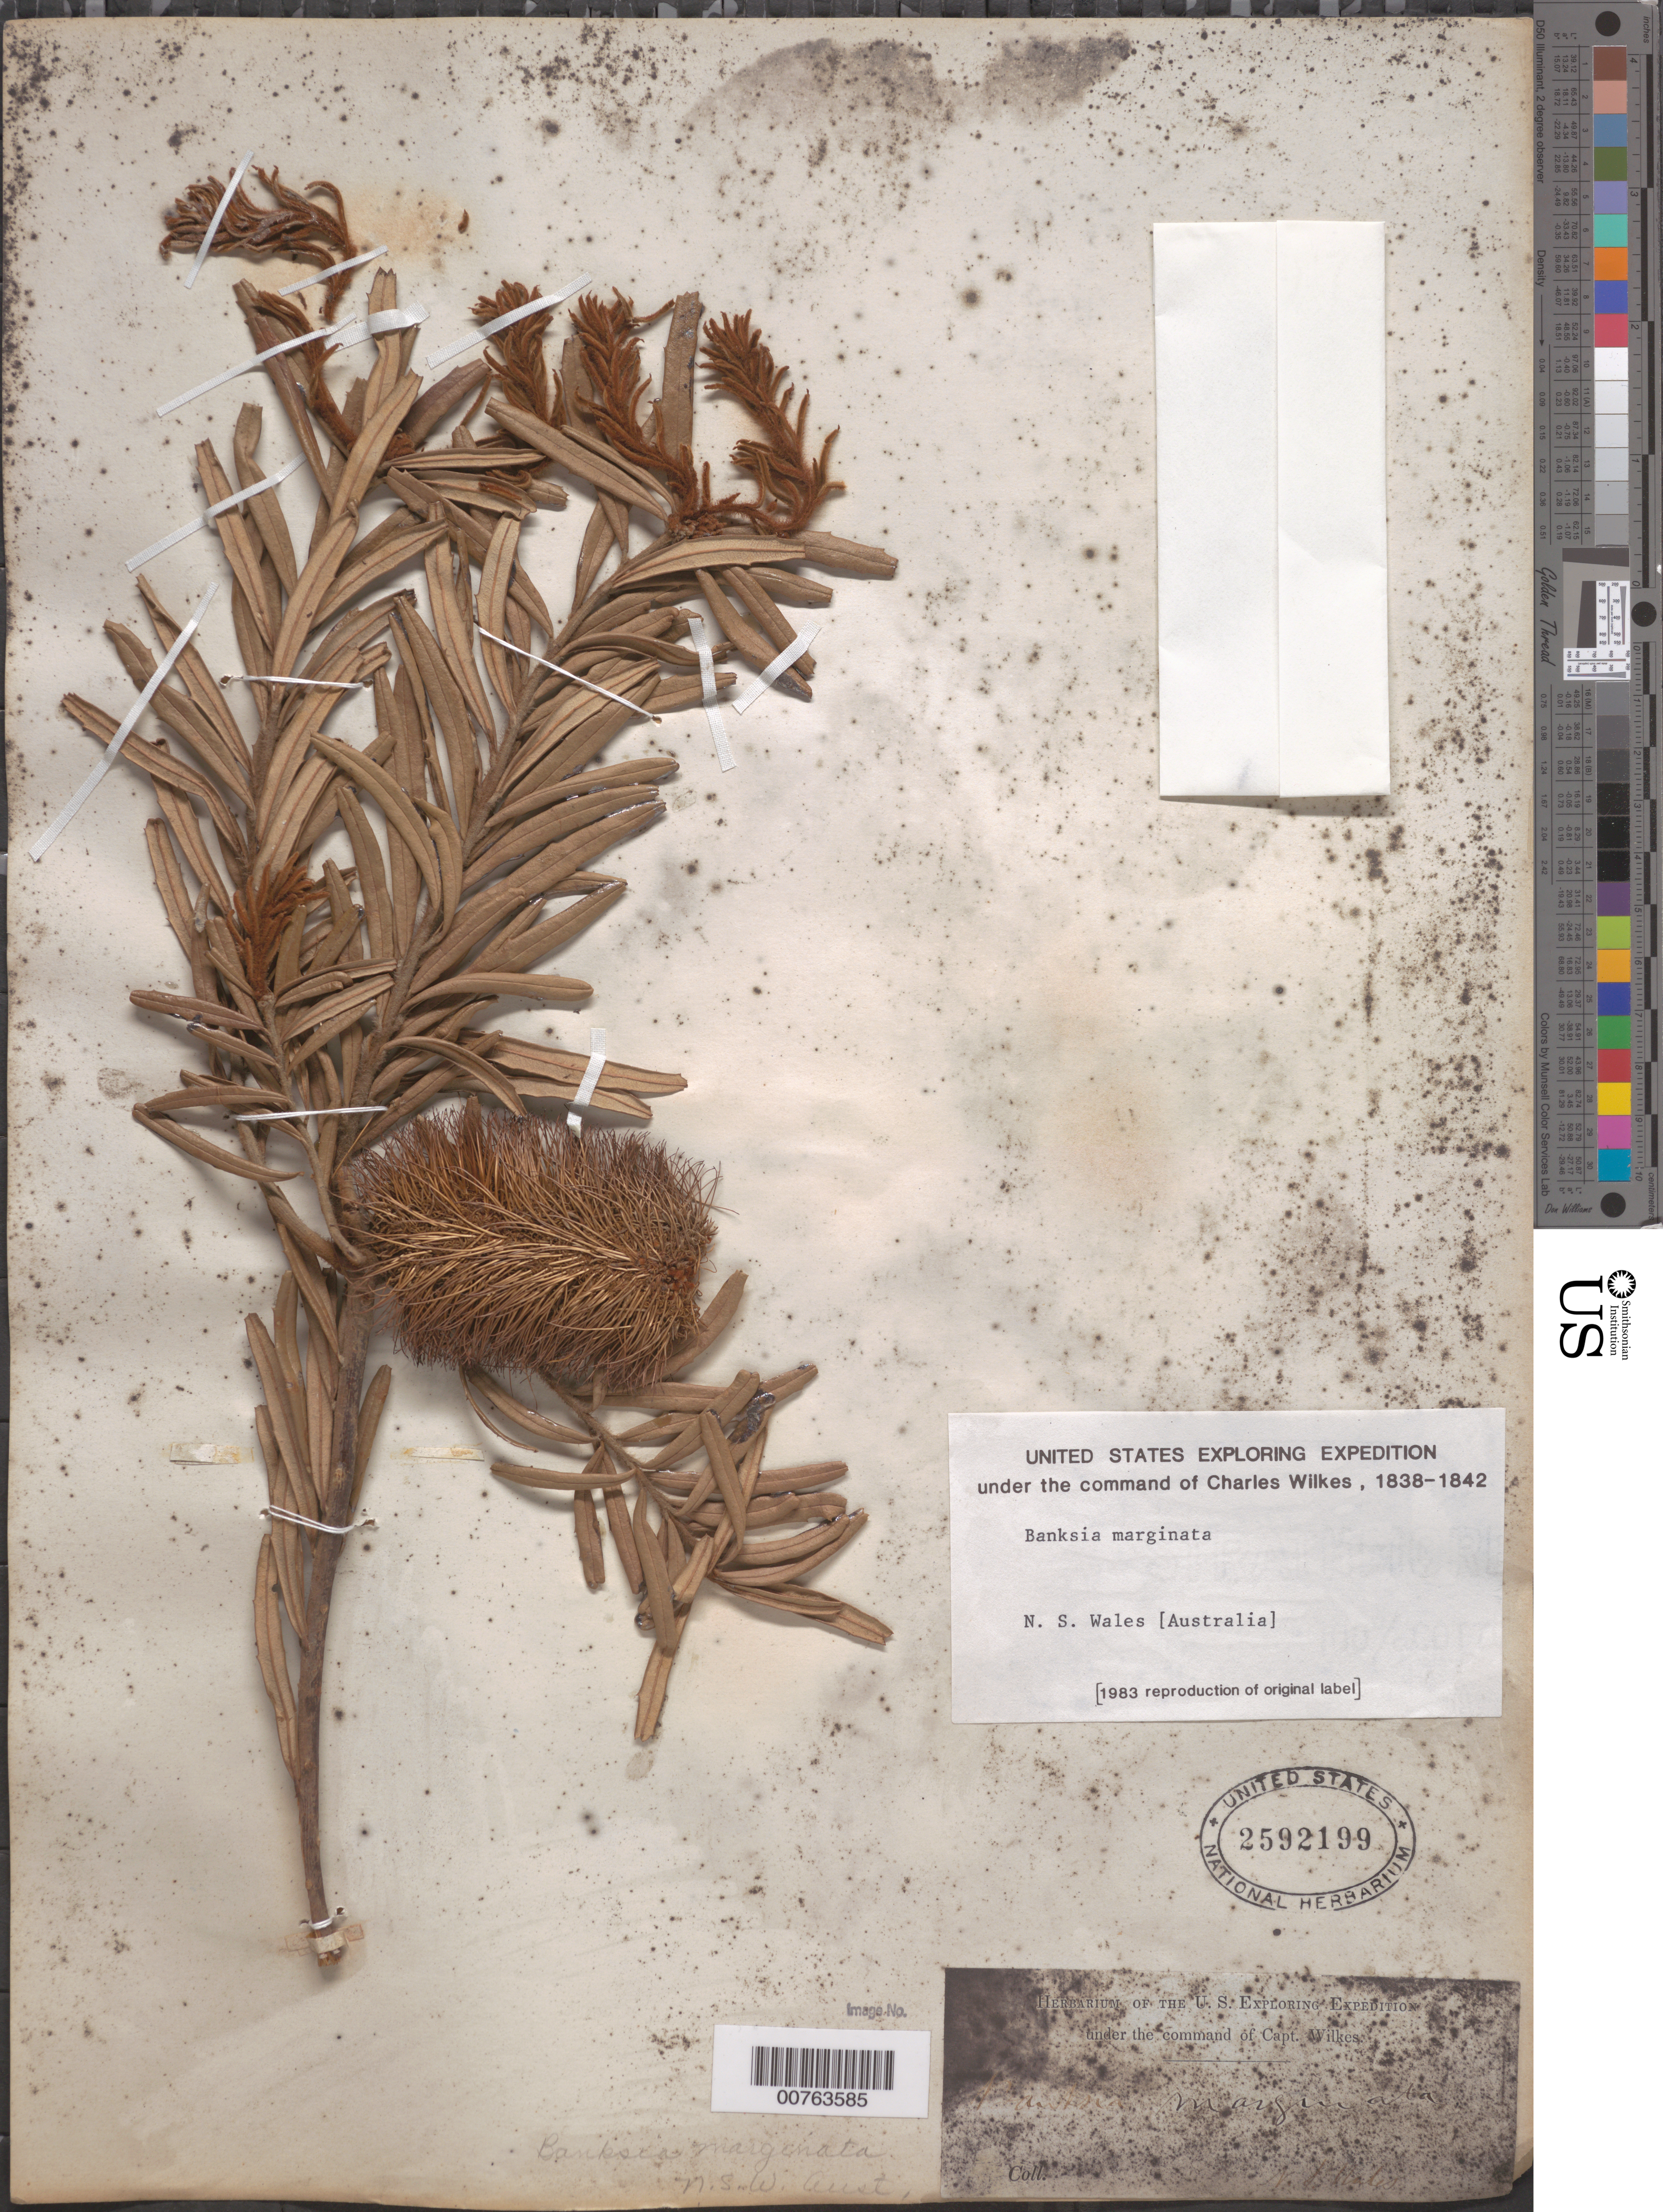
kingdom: Plantae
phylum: Tracheophyta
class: Magnoliopsida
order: Proteales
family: Proteaceae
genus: Banksia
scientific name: Banksia marginata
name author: Cav.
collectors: Wilkes Explor. Exped.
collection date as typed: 1838 to -- --- 1842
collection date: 1838/1842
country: Australia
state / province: New South Wales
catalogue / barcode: US 2592199